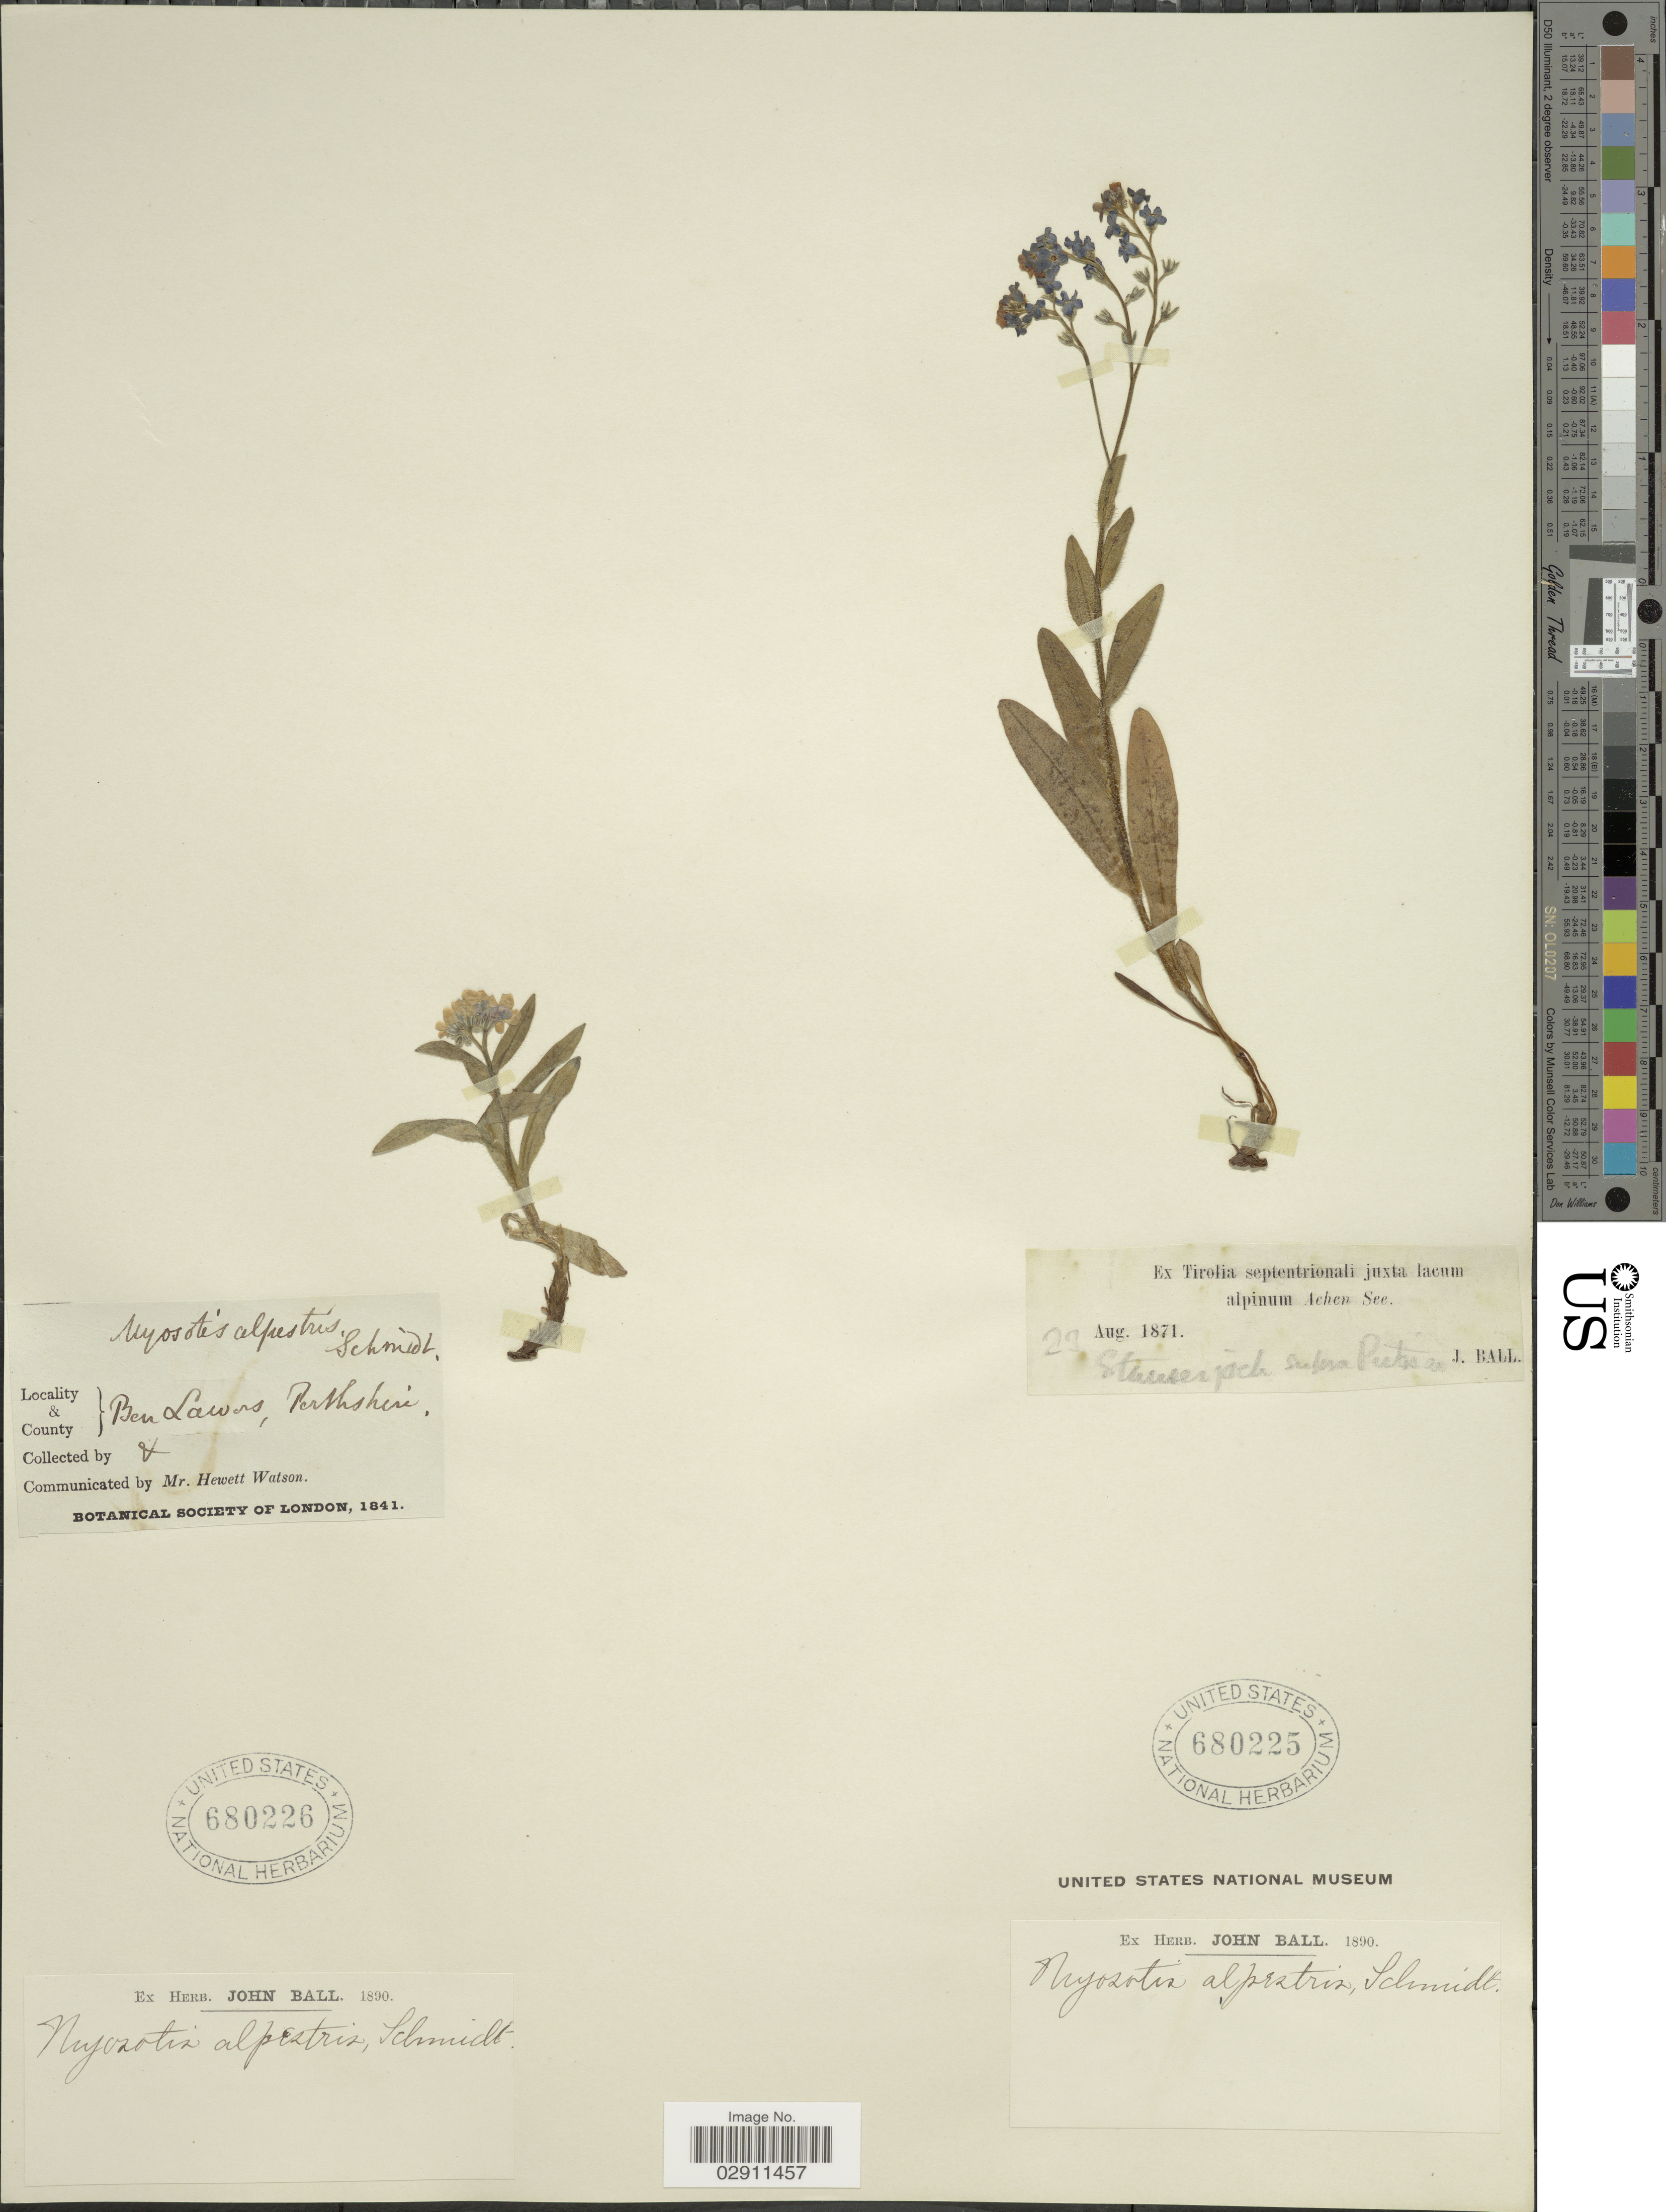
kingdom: Plantae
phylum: Tracheophyta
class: Magnoliopsida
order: Boraginales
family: Boraginaceae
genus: Myosotis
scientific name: Myosotis alpestris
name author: F.W. Schmidt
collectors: ex herb. John Ball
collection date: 1871-08-23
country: United Kingdom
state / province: Scotland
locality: Ben Lawers, Perthshire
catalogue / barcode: US 680226-2